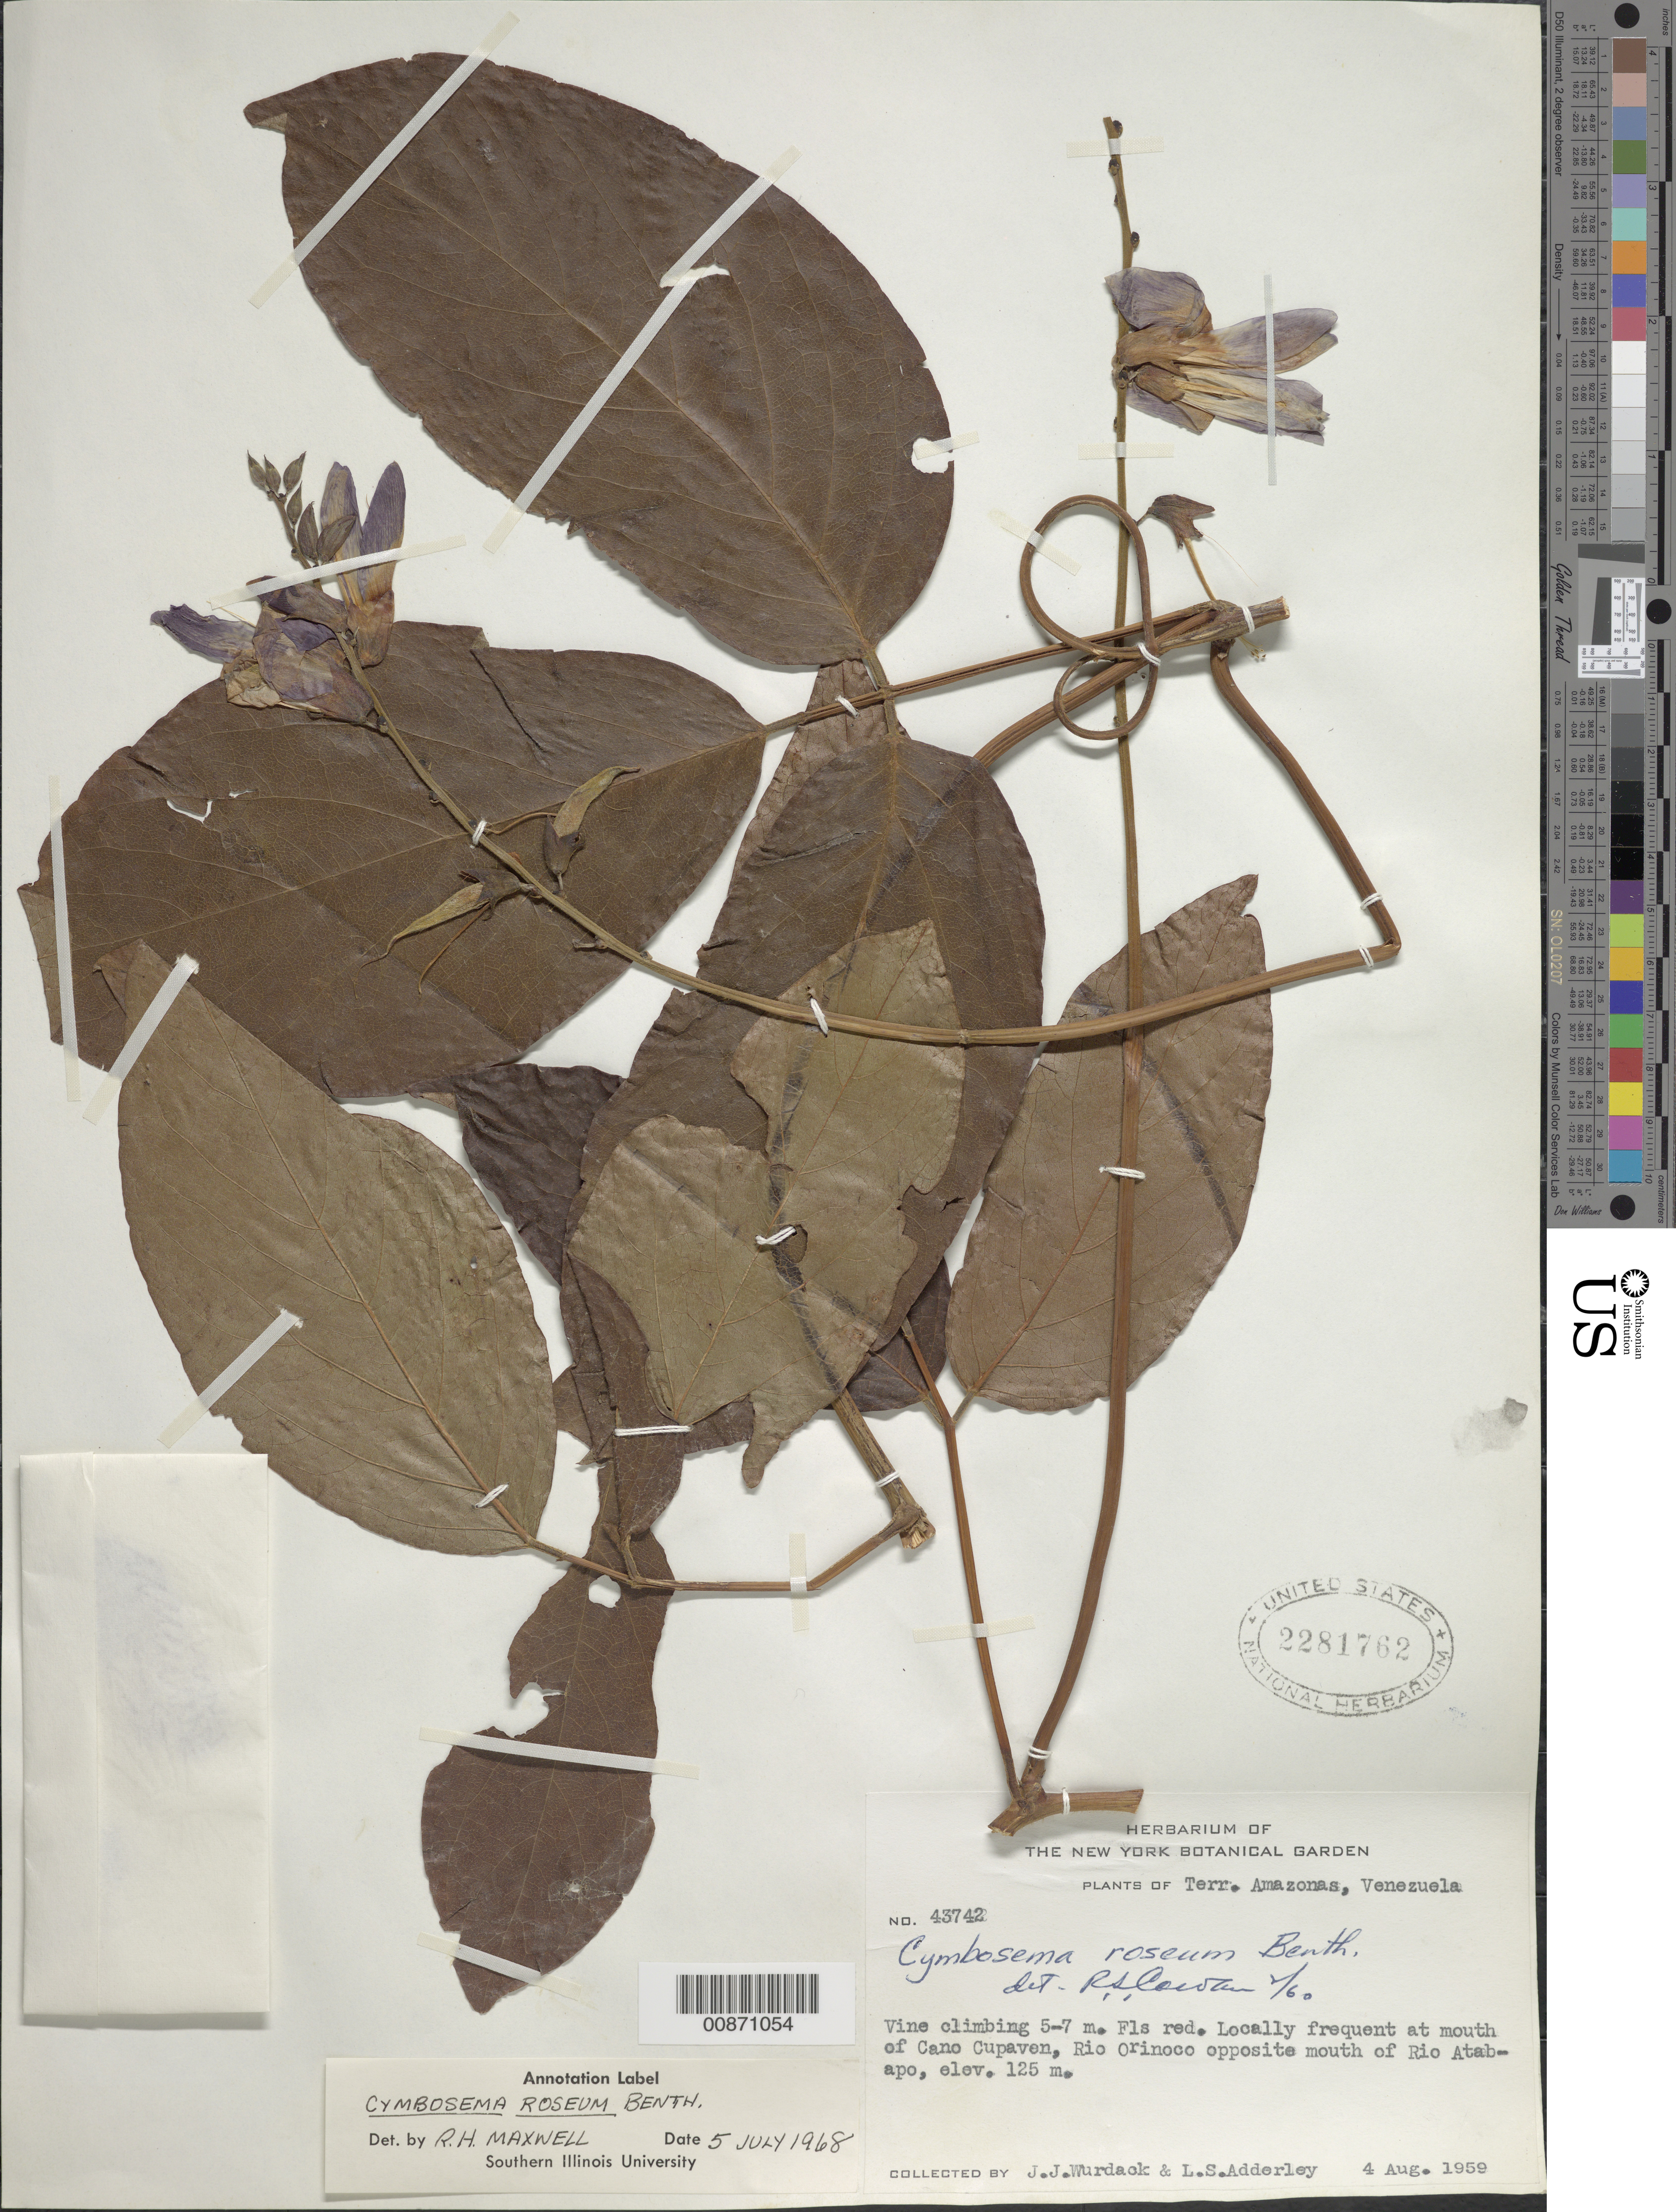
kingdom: Plantae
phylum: Tracheophyta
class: Magnoliopsida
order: Fabales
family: Fabaceae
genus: Cymbosema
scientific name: Cymbosema roseum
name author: Benth.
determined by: Maxwell, R. H., (JEF), Indiana University Southeast (UNITED STATES)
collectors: J. J. Wurdack & L. S. Adderley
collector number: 43742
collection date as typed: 4-Aug-59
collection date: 1959-08-04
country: Venezuela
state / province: Amazonas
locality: Caño Cupaven, Río Orinoco, opposite mouth of Río Atabapo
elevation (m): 125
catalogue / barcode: US 2281762